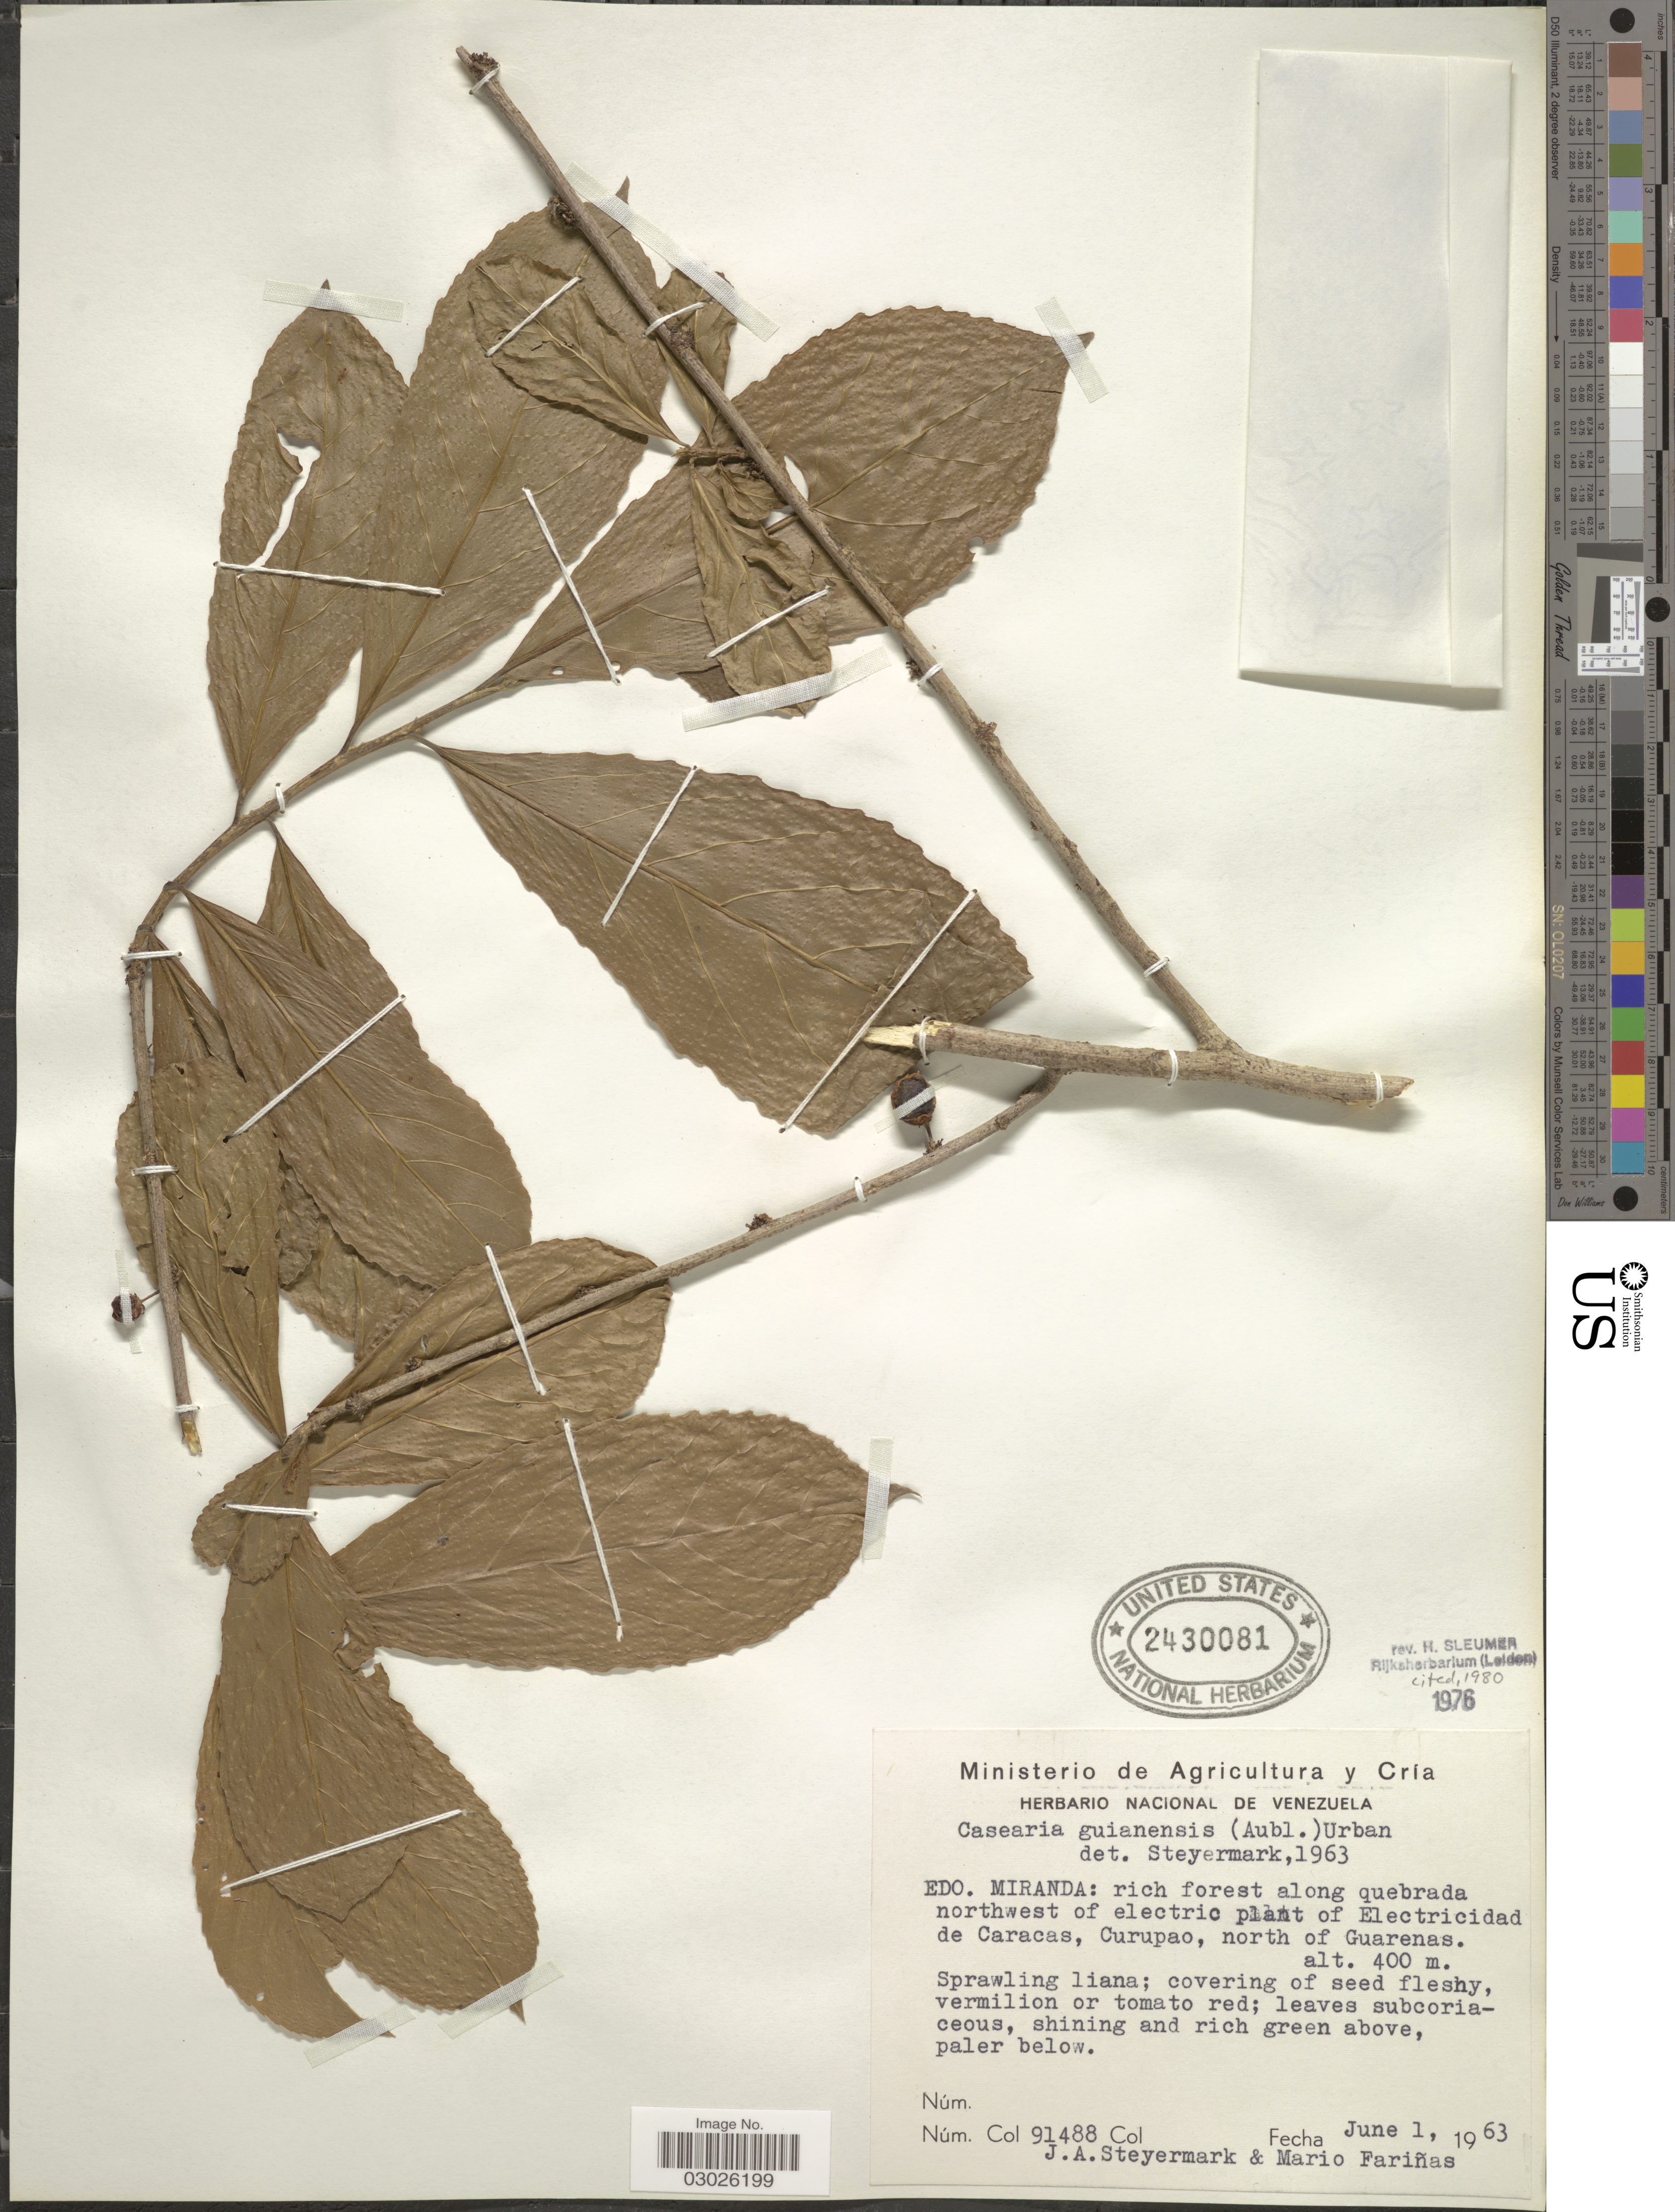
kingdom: Plantae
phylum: Tracheophyta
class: Magnoliopsida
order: Malpighiales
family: Salicaceae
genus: Casearia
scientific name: Casearia guianensis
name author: (Aubl.) Urb.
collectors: J. Steyermark & M. Fariñas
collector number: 91488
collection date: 1963-01-01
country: Venezuela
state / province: Miranda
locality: Rich forest along quebrada northwest of electric plant of Electricidad de Caracas, Curupao, north of Guarenas.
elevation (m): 400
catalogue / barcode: US 2430081